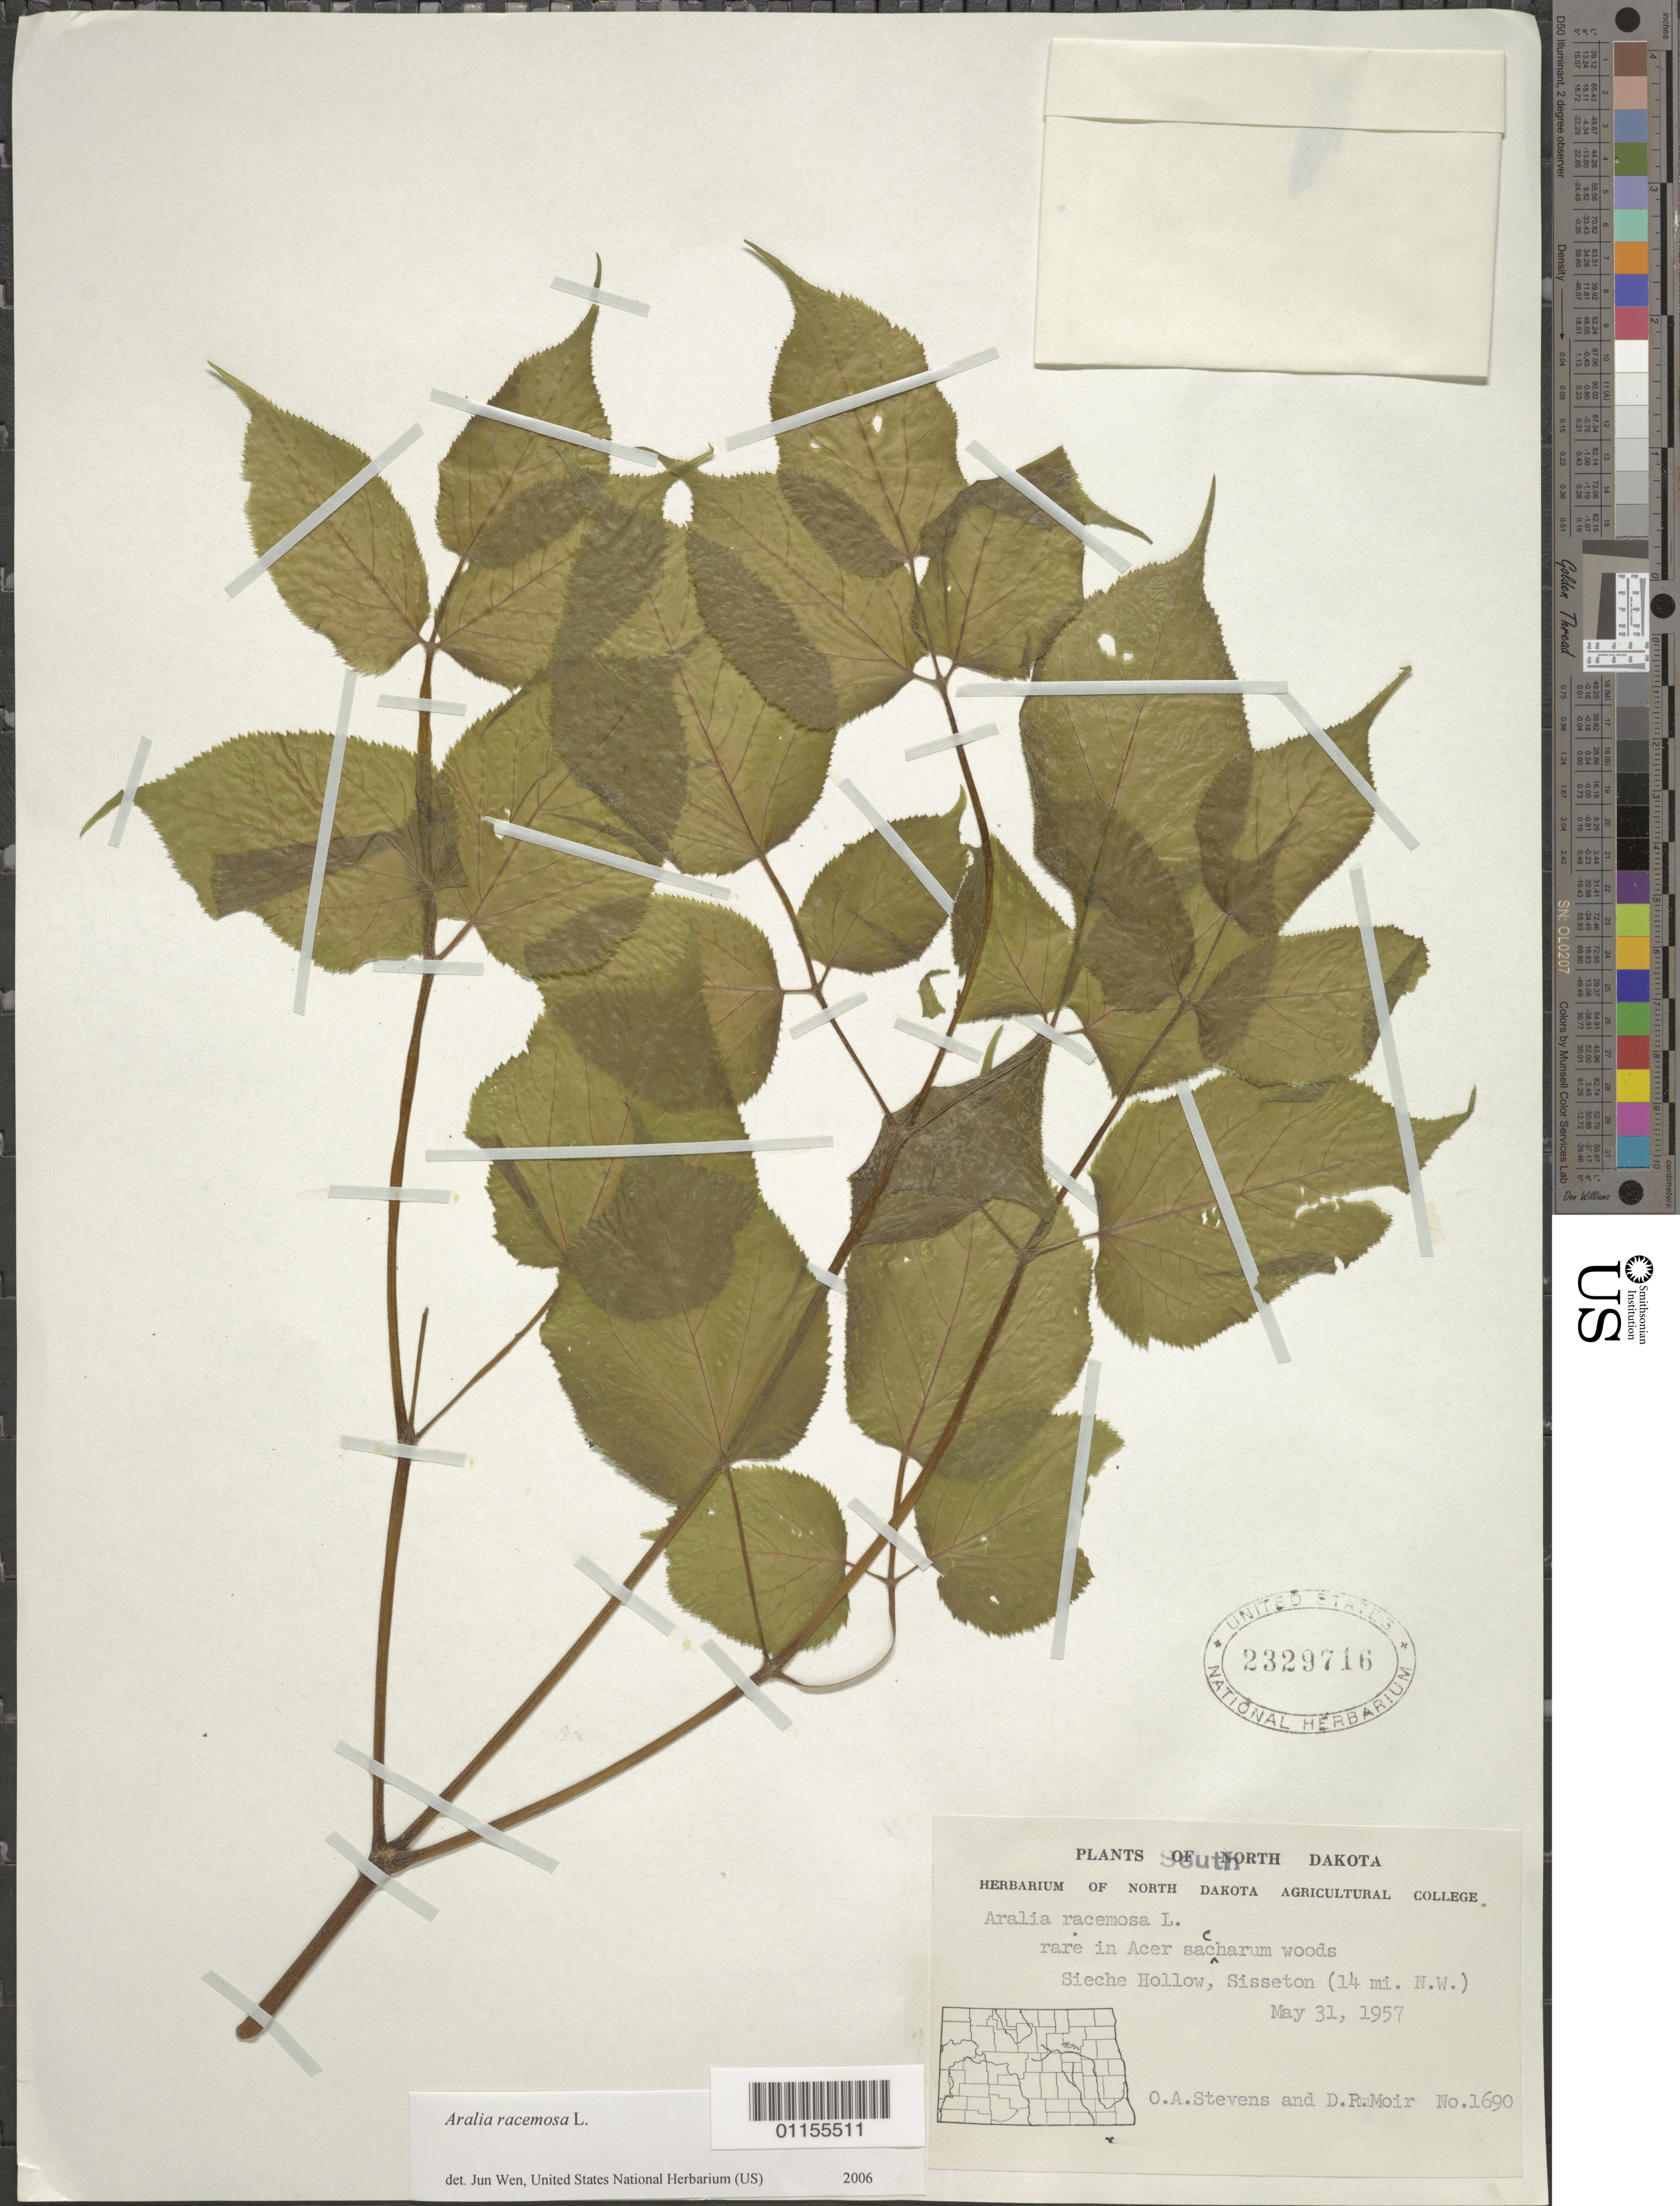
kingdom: Plantae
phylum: Tracheophyta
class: Magnoliopsida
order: Apiales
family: Araliaceae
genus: Aralia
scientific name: Aralia racemosa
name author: L.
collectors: O. A. Stevens & D. Moir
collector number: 1690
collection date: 1957-05-31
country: United States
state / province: North Dakota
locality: Sieche Hollow, Sisseton (14 mi NW).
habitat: Rare in Acer saccharum woods.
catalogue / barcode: US 2329716